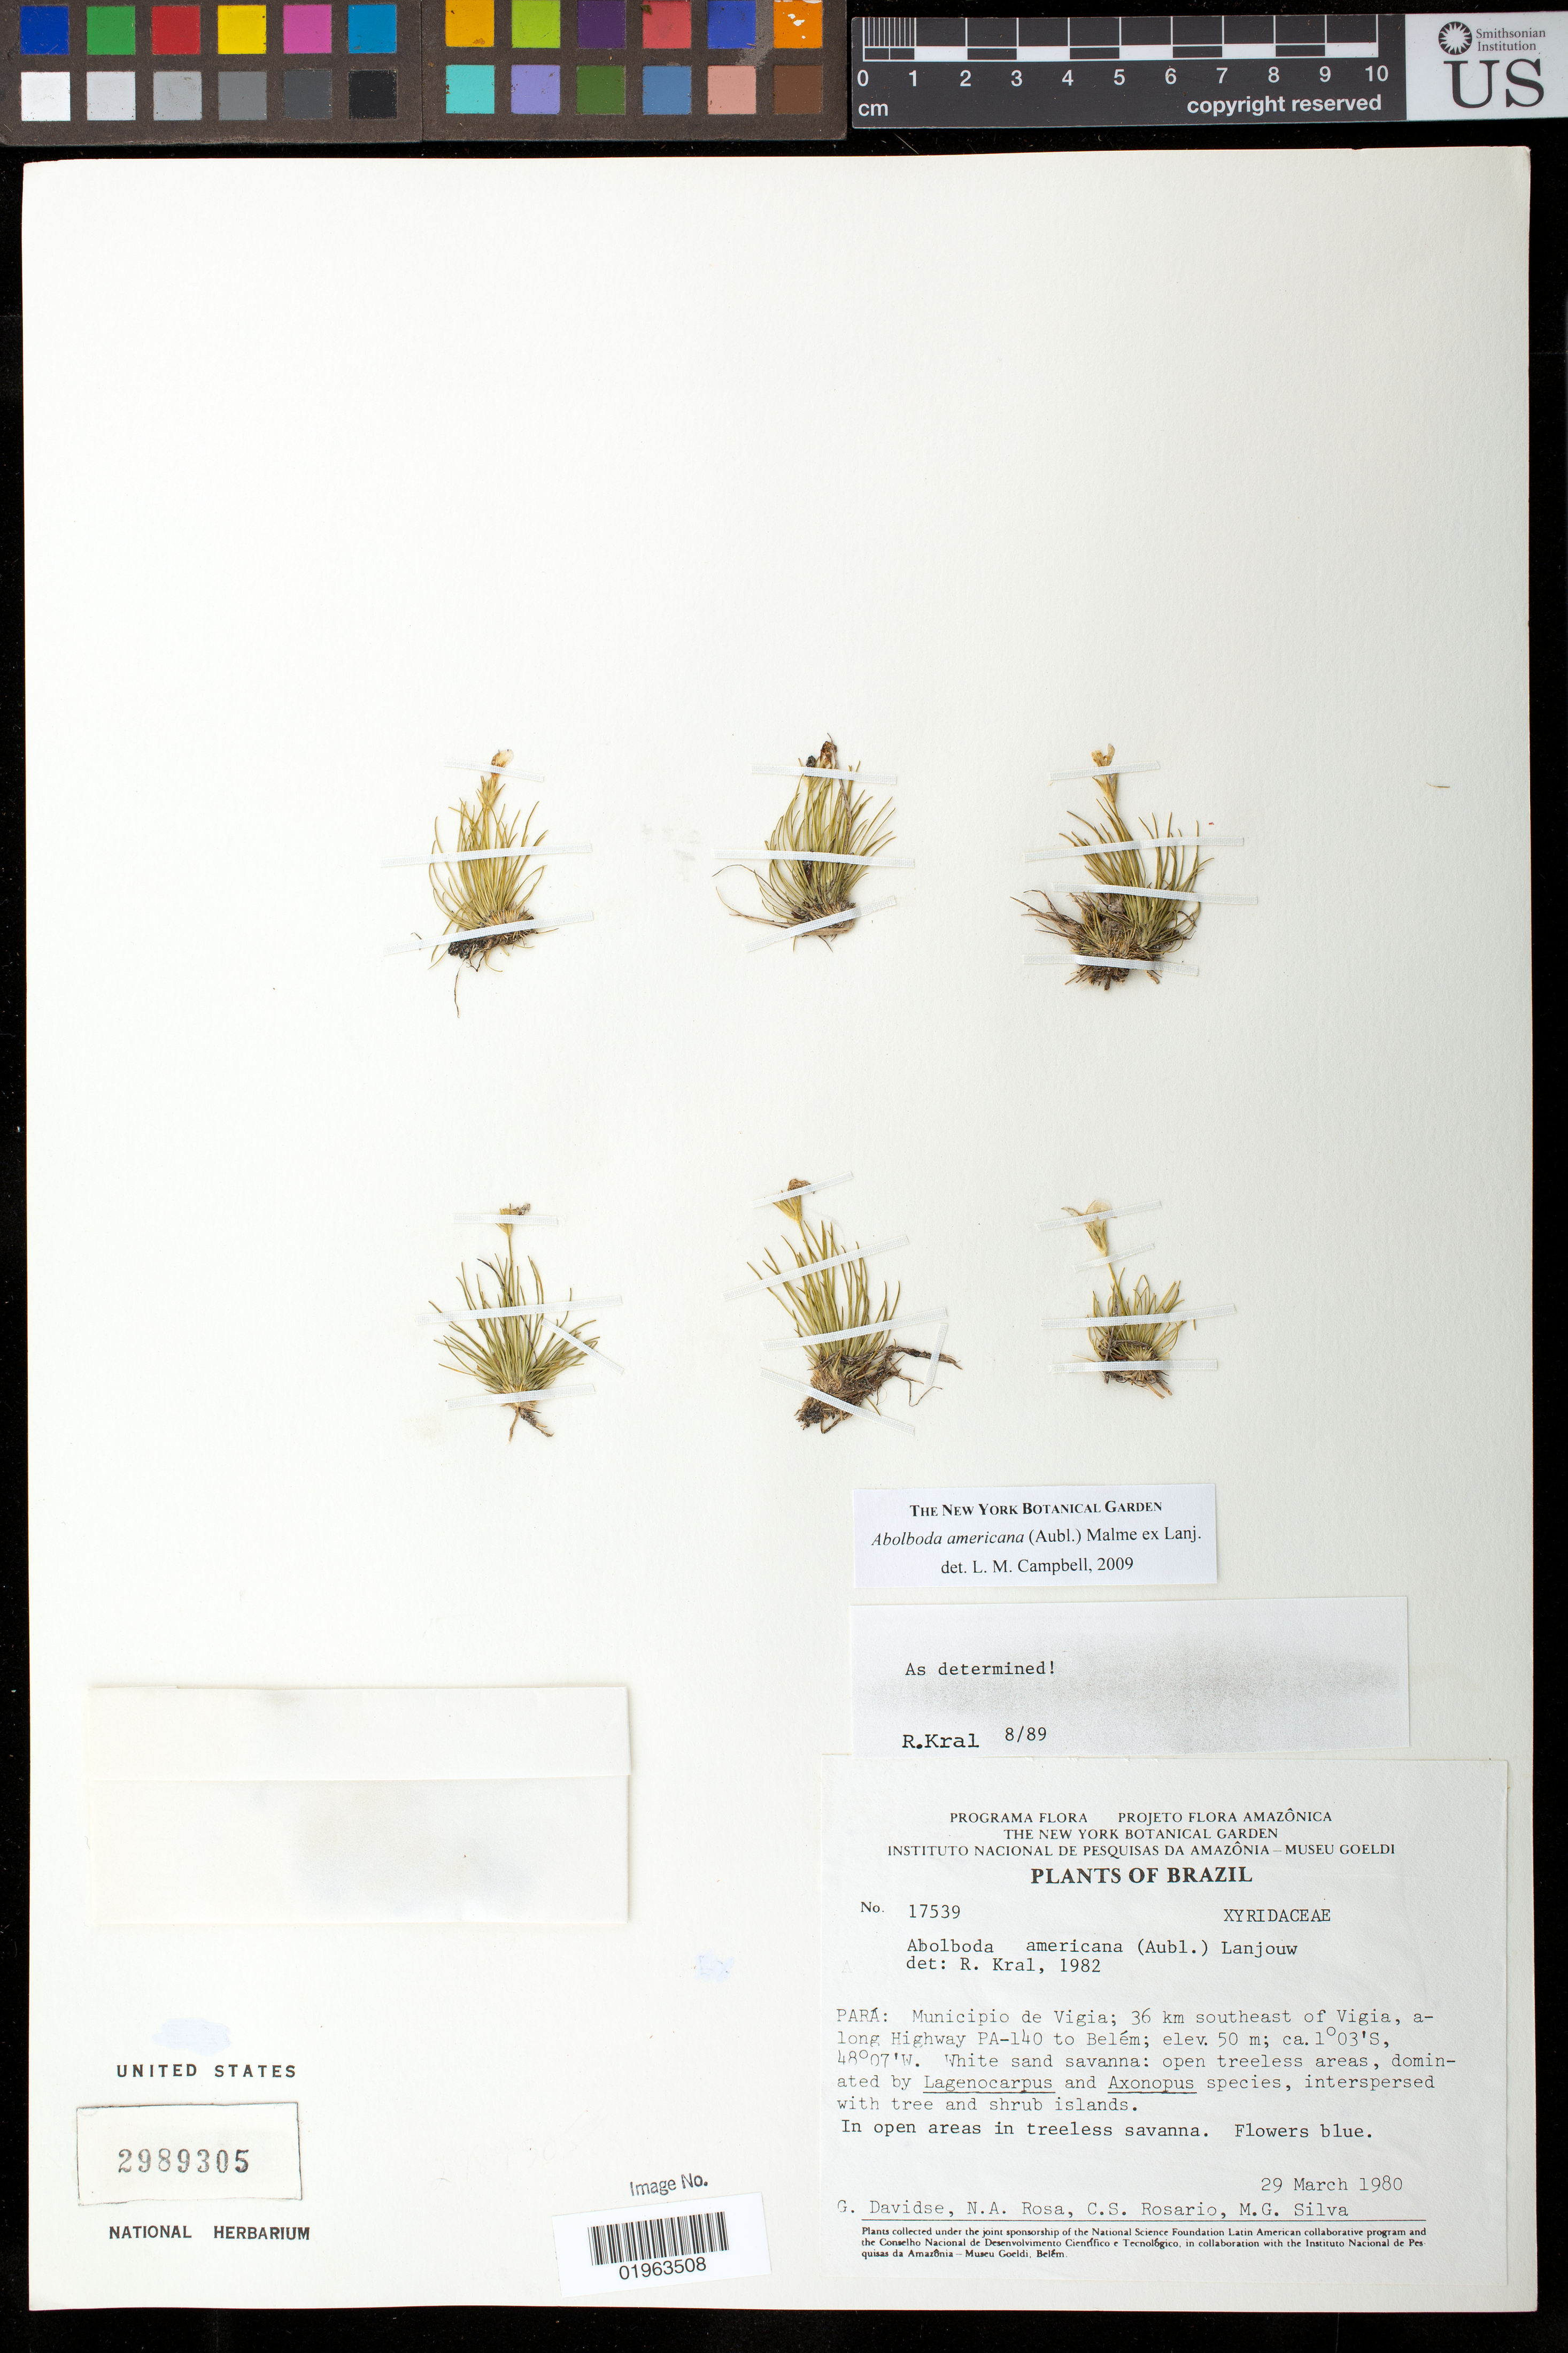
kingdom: Plantae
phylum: Tracheophyta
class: Liliopsida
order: Poales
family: Xyridaceae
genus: Abolboda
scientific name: Abolboda americana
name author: (Aubl.) Lanj.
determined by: Campbell, L. M.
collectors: G. Davidse, N. A. Rosa, C. S. Rosário & M. G. Silva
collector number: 17539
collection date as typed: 29 Mar 1980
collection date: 1980-03-29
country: Brazil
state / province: Pará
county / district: Vigia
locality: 36 km se of vigia, along hwy pa-140 to belem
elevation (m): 50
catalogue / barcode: US 2989305